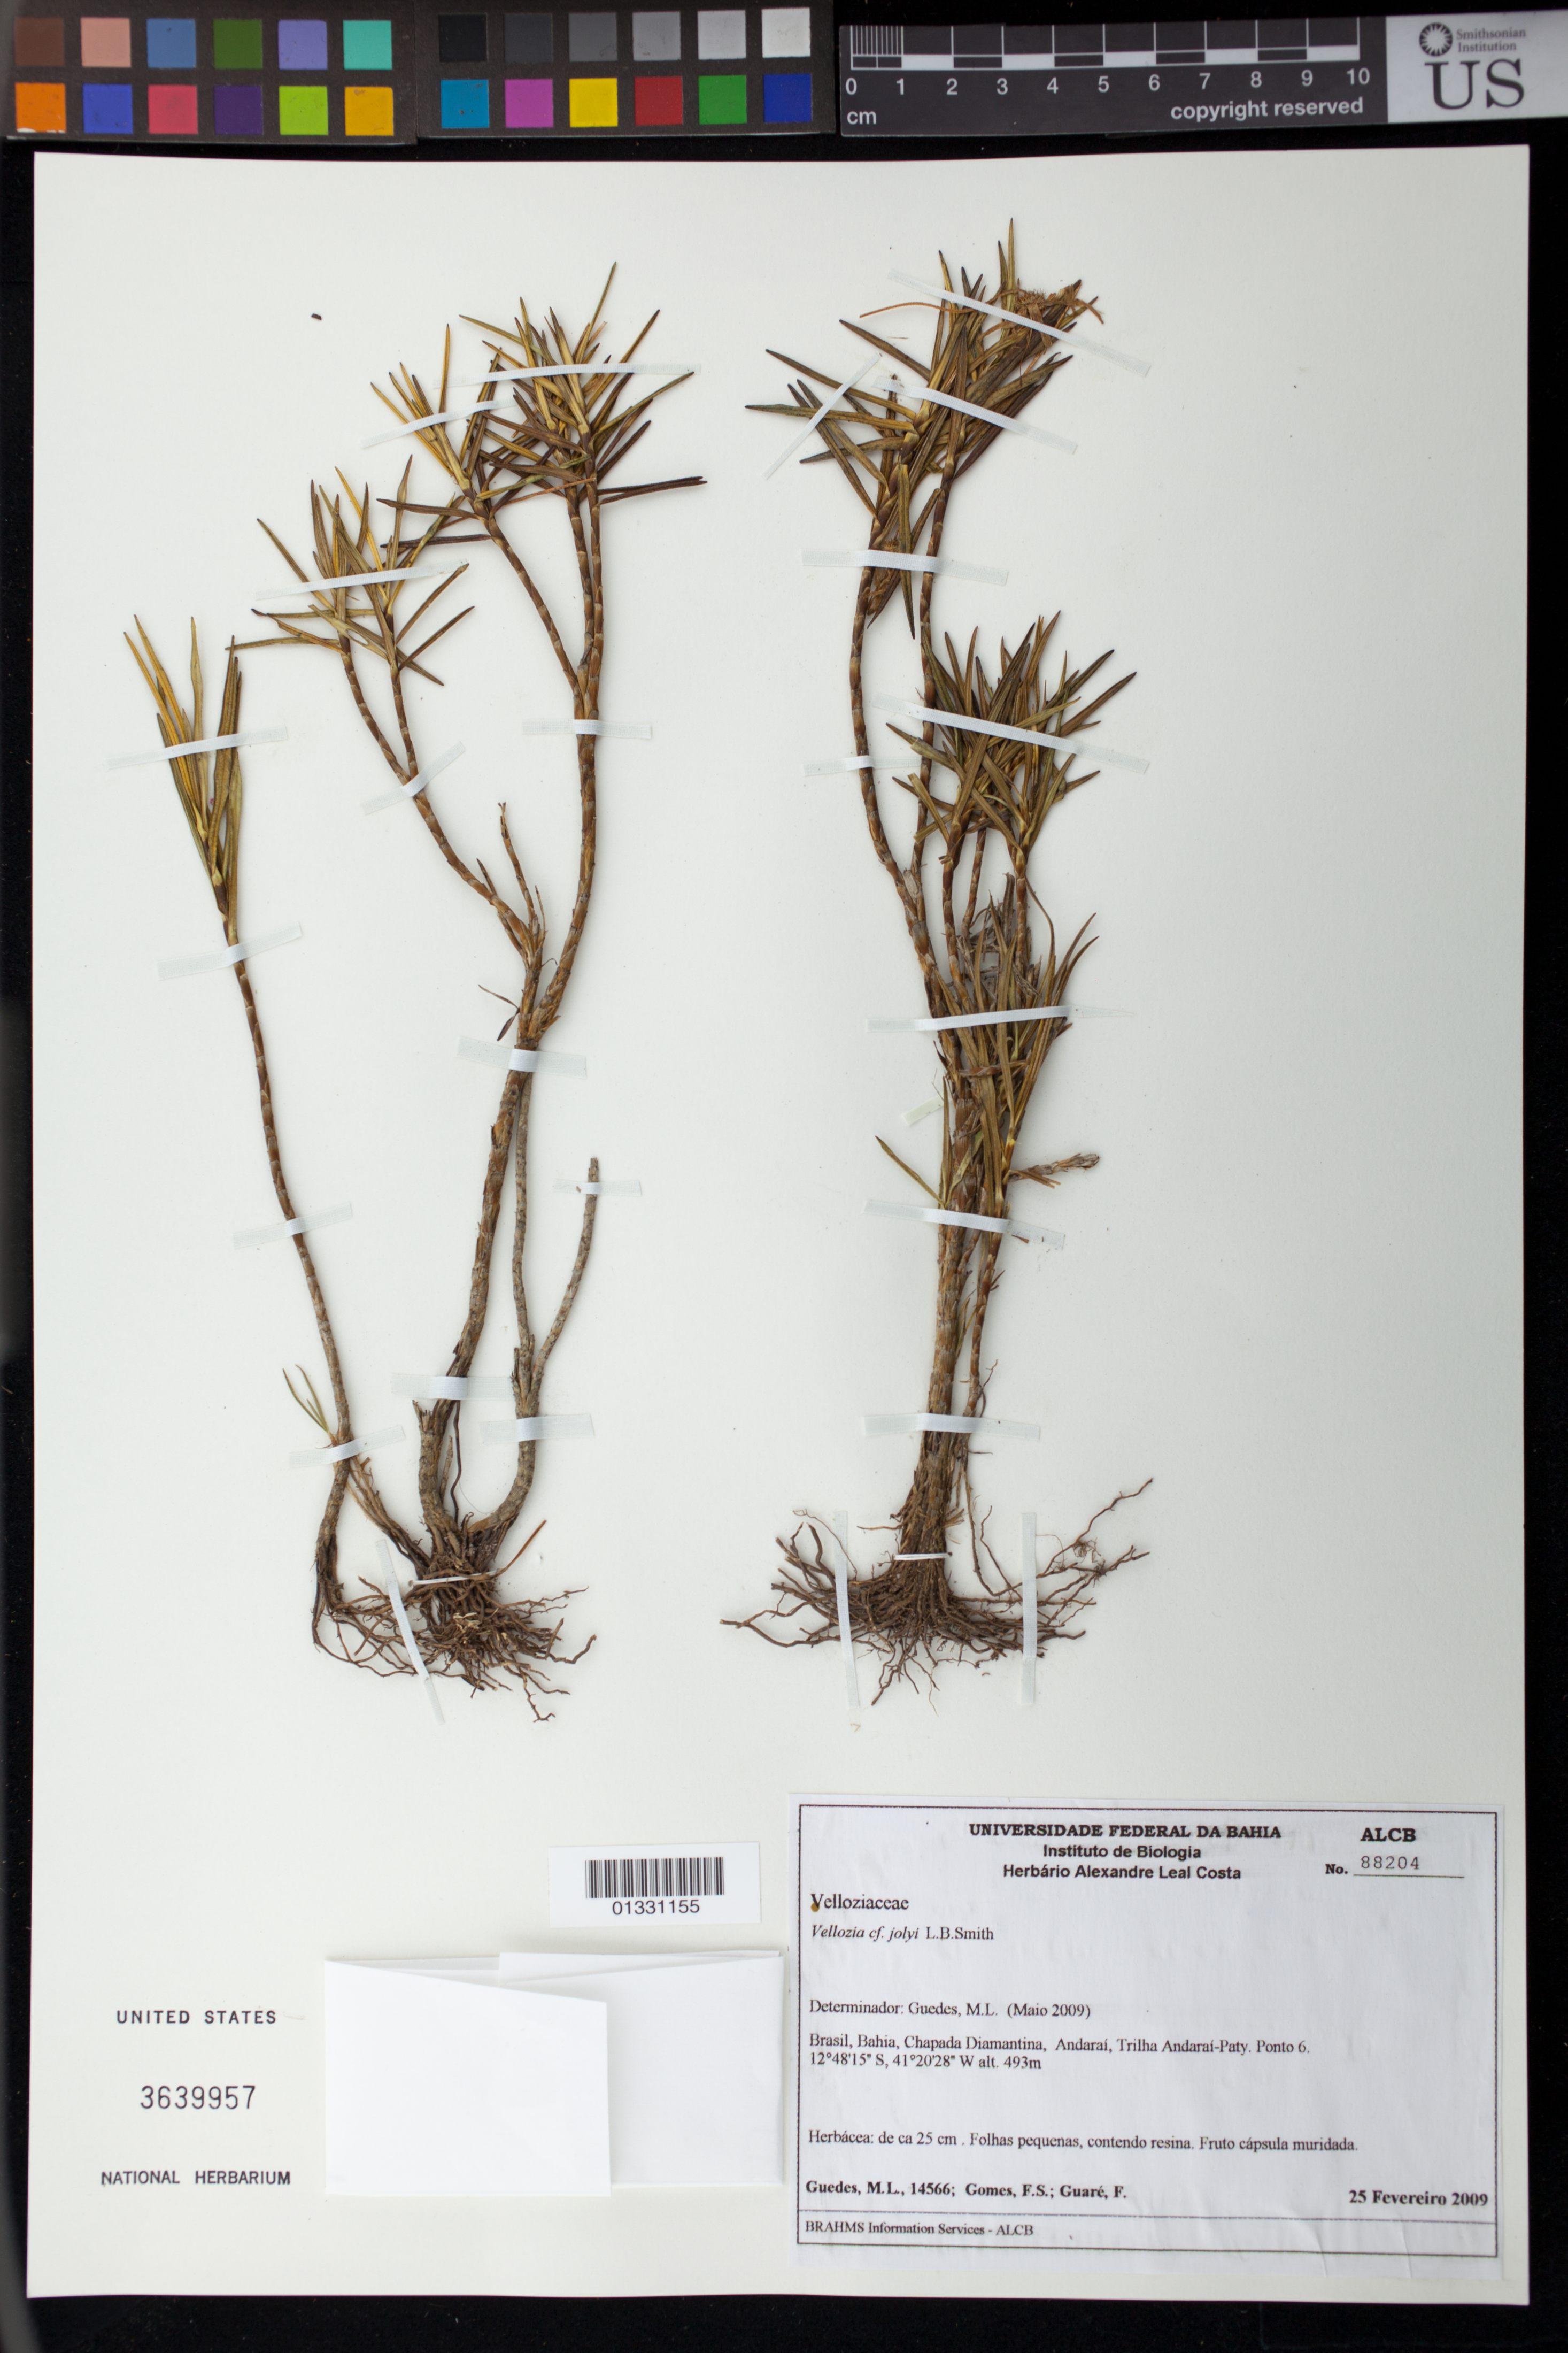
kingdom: Plantae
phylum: Tracheophyta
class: Liliopsida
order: Pandanales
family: Velloziaceae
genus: Vellozia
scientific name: Vellozia jolyi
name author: L.B. Sm.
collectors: M. L. Guedes, F. S. Gomes & F. Guaré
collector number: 14566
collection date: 2009-02-25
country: Brazil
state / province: Bahia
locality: Chapada Diamantina, Andaraí, Trilha Andaraí-Paty. Ponto 6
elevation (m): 493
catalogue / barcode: US 3639957